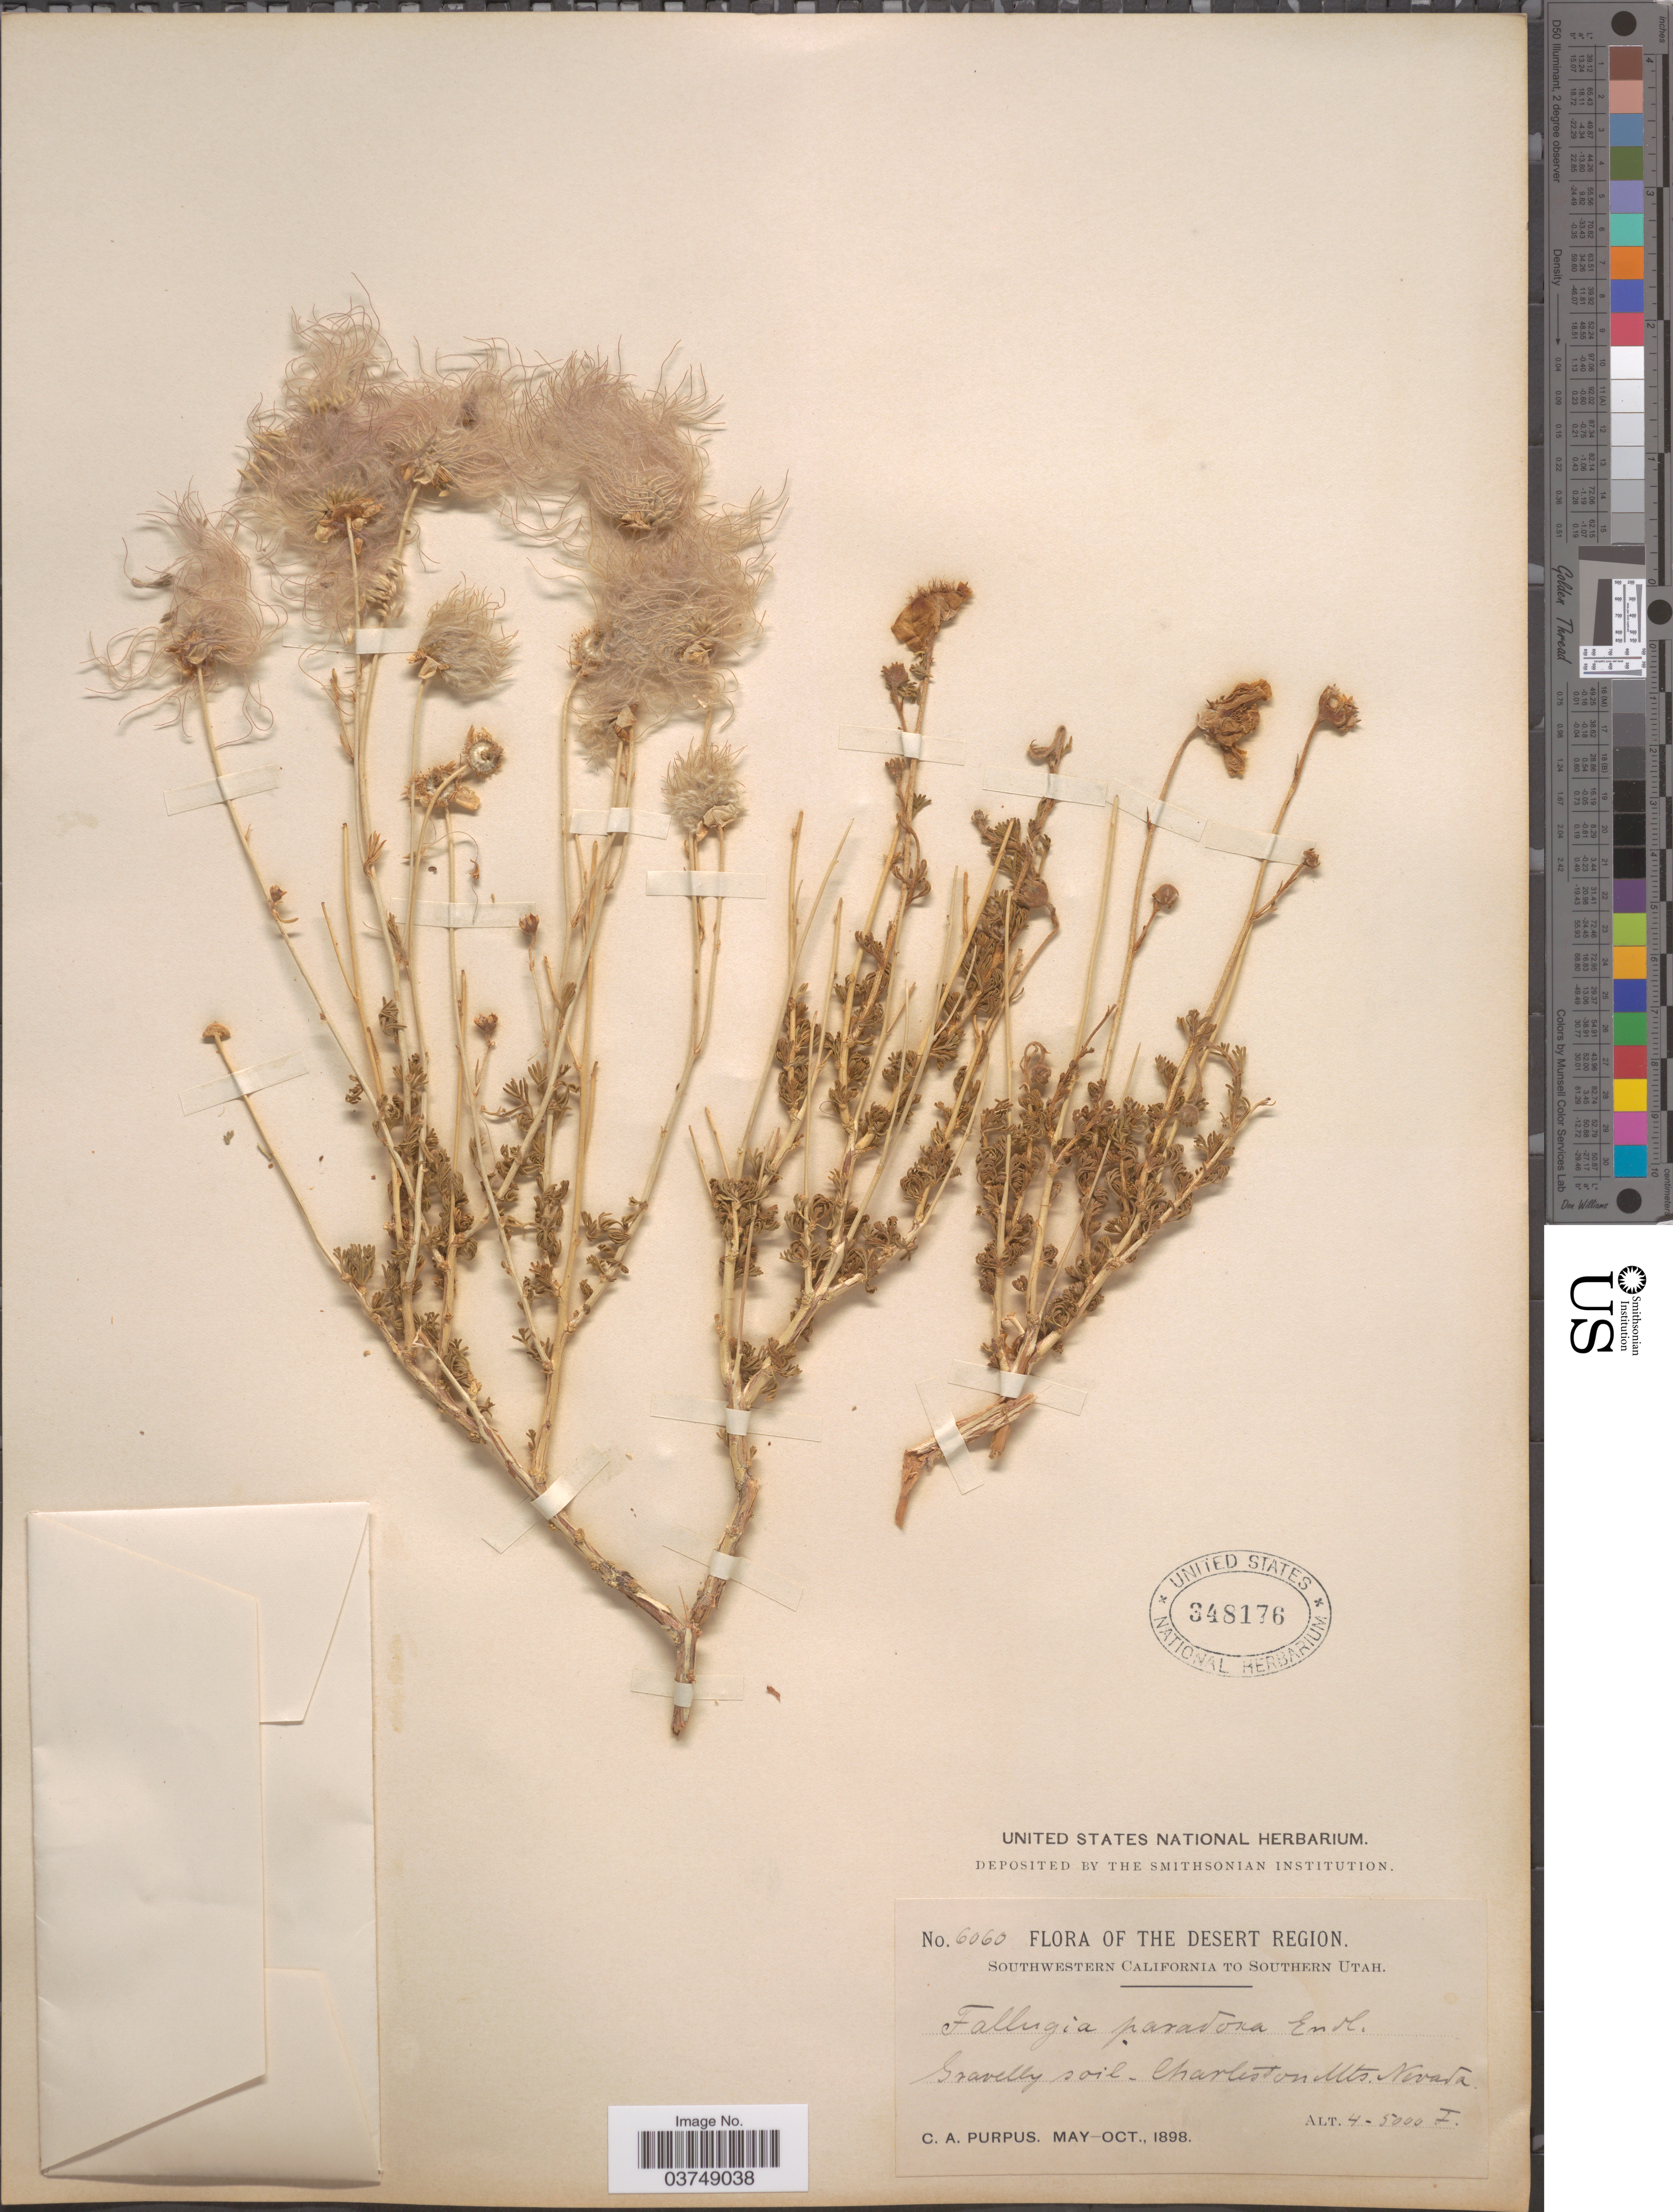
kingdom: Plantae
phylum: Tracheophyta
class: Magnoliopsida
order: Rosales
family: Rosaceae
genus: Fallugia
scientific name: Fallugia acuminata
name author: (Wooton) Rydb.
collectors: C. A. Purpus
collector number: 6060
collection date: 1898-05/1898-10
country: United States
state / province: Nevada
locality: The Desert Region. Charleston Mts.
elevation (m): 1219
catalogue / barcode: US 348176